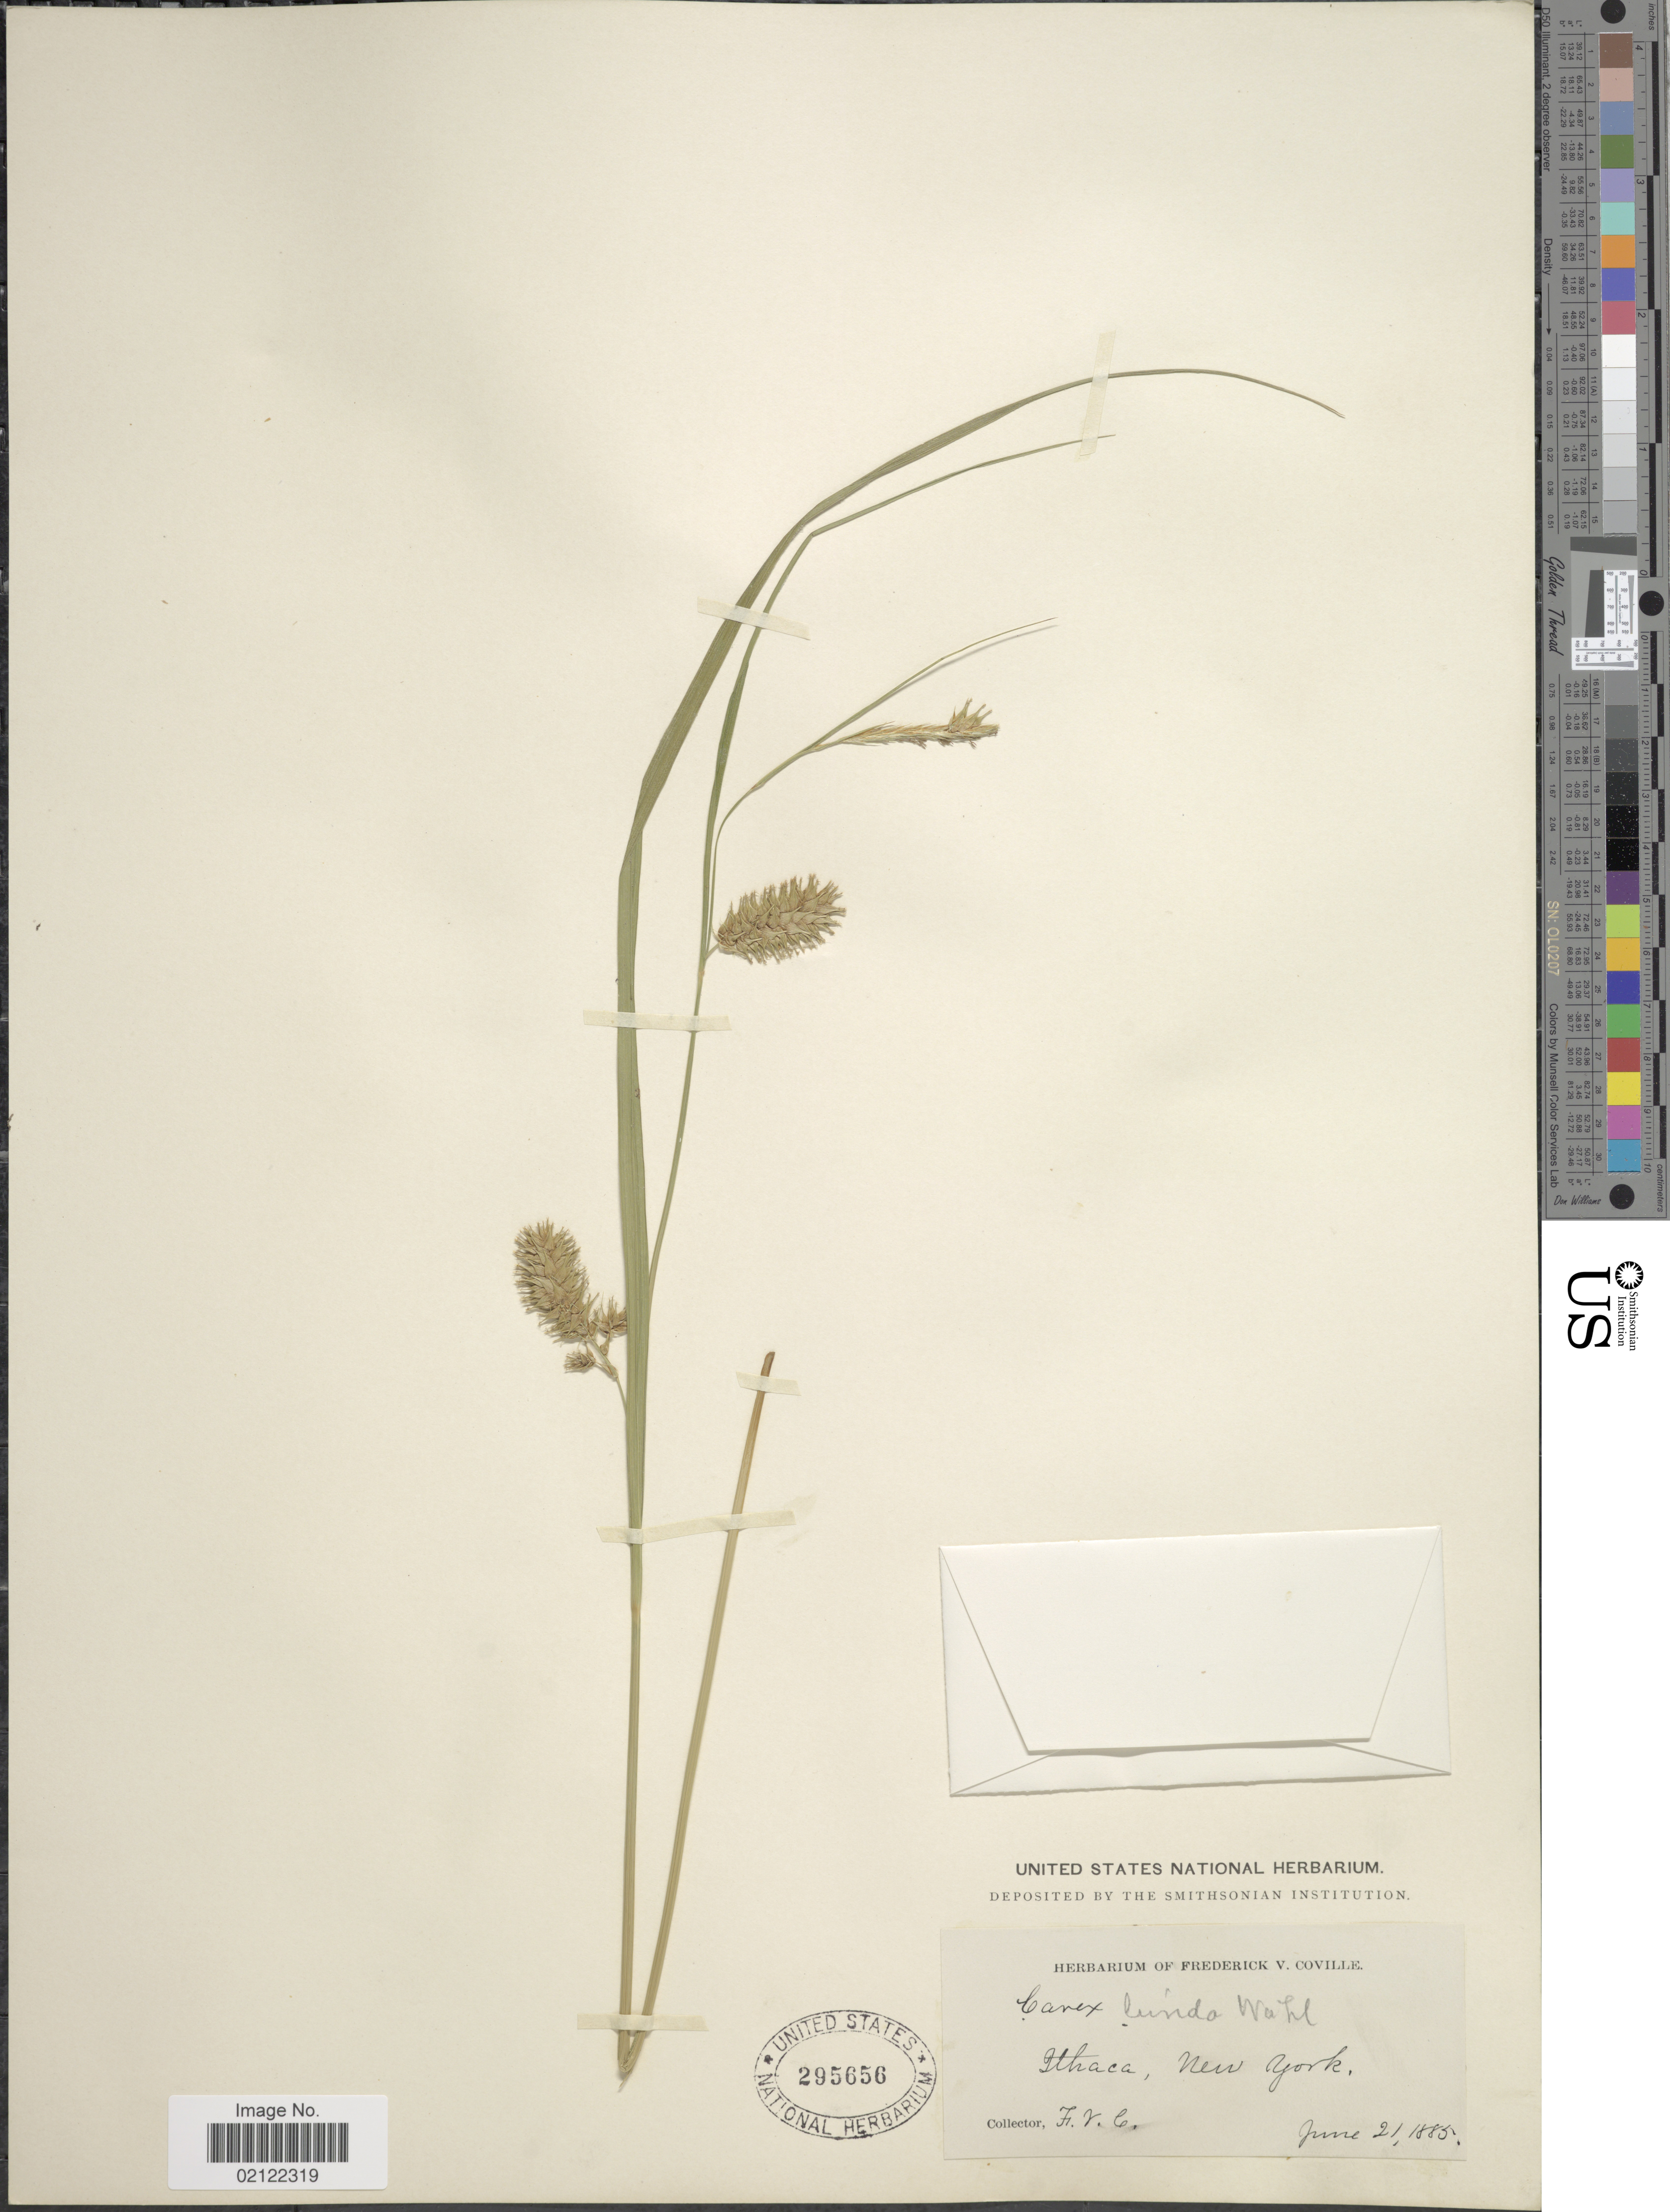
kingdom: Plantae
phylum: Tracheophyta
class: Liliopsida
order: Poales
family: Cyperaceae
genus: Carex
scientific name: Carex lurida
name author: Wahlenb.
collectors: F. V. Coville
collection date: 1885-06-21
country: United States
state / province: New York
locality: Ithaca, New York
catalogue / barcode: US 295656